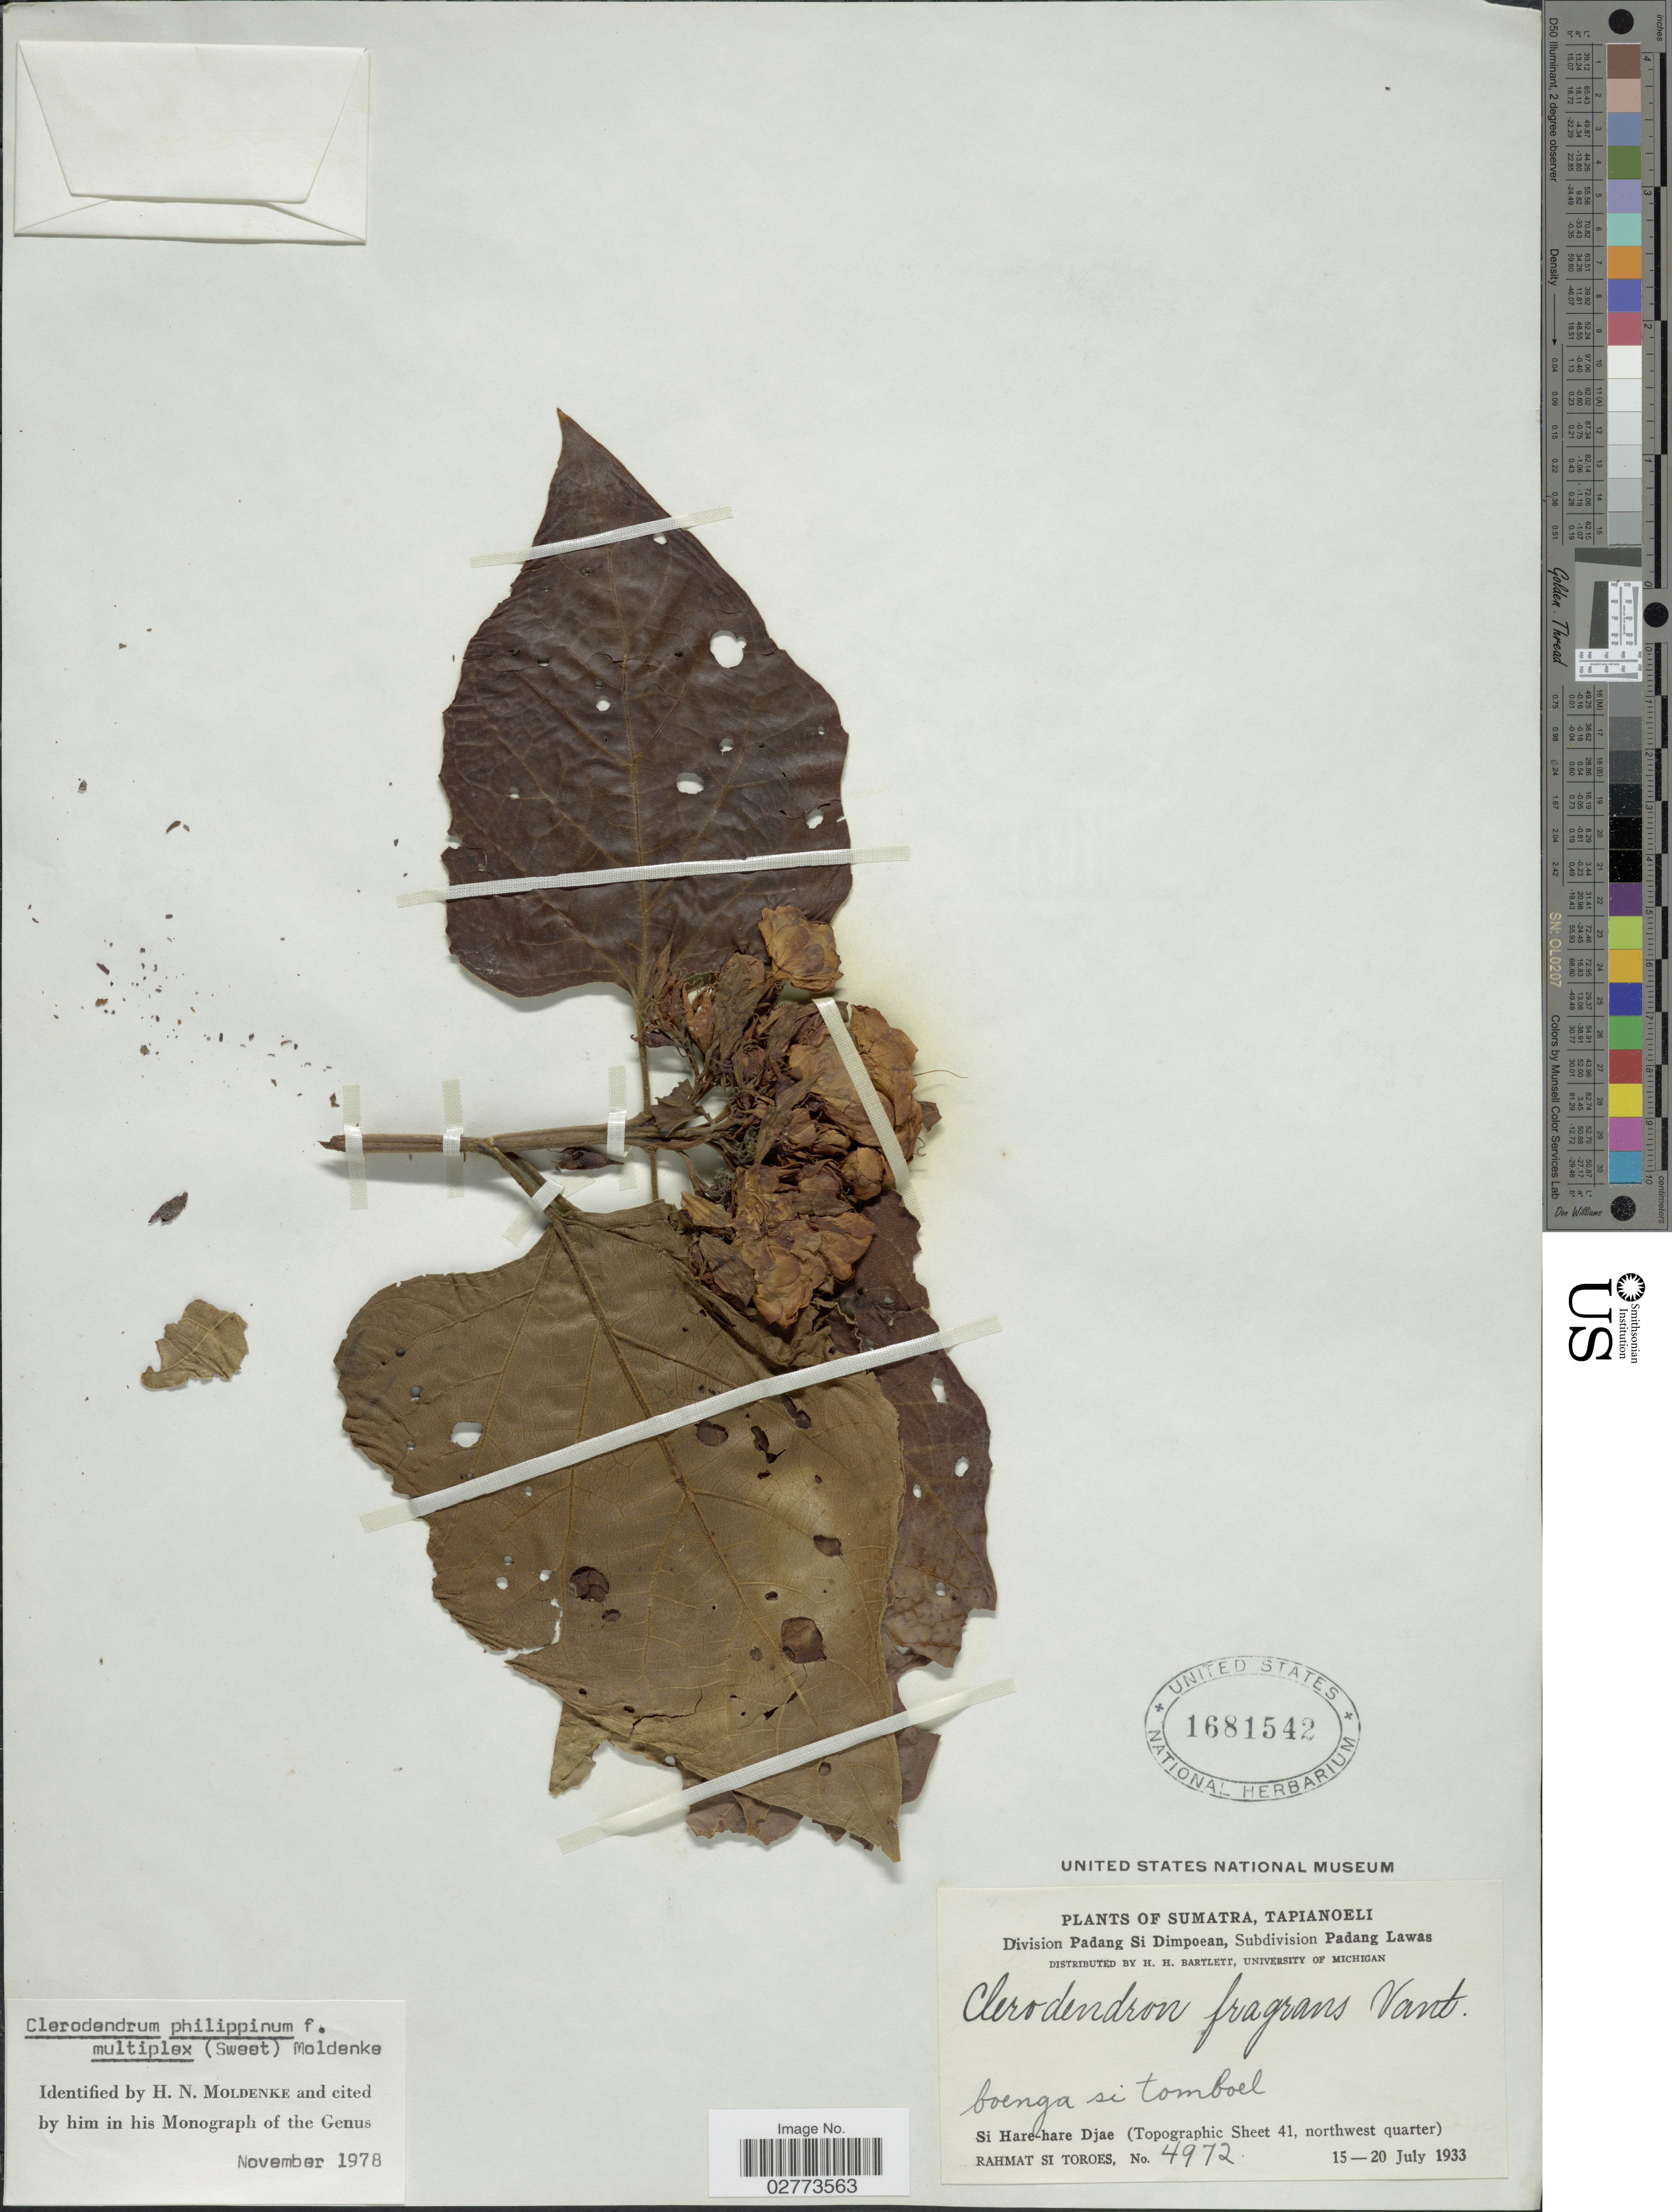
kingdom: Plantae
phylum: Tracheophyta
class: Magnoliopsida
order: Lamiales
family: Lamiaceae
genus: Clerodendrum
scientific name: Clerodendrum philippinum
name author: Schauer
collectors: Rahmat Si Boeea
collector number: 4972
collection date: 1933-07-15/1933-07-20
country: Indonesia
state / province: Sumatra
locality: Tapianoeli. Division Padang Si Dimpoean, Subdivision Padang Lawas. Si Hare-hare Djae (Topographic Sheet 41, northwest quarter).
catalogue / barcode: US 1681542